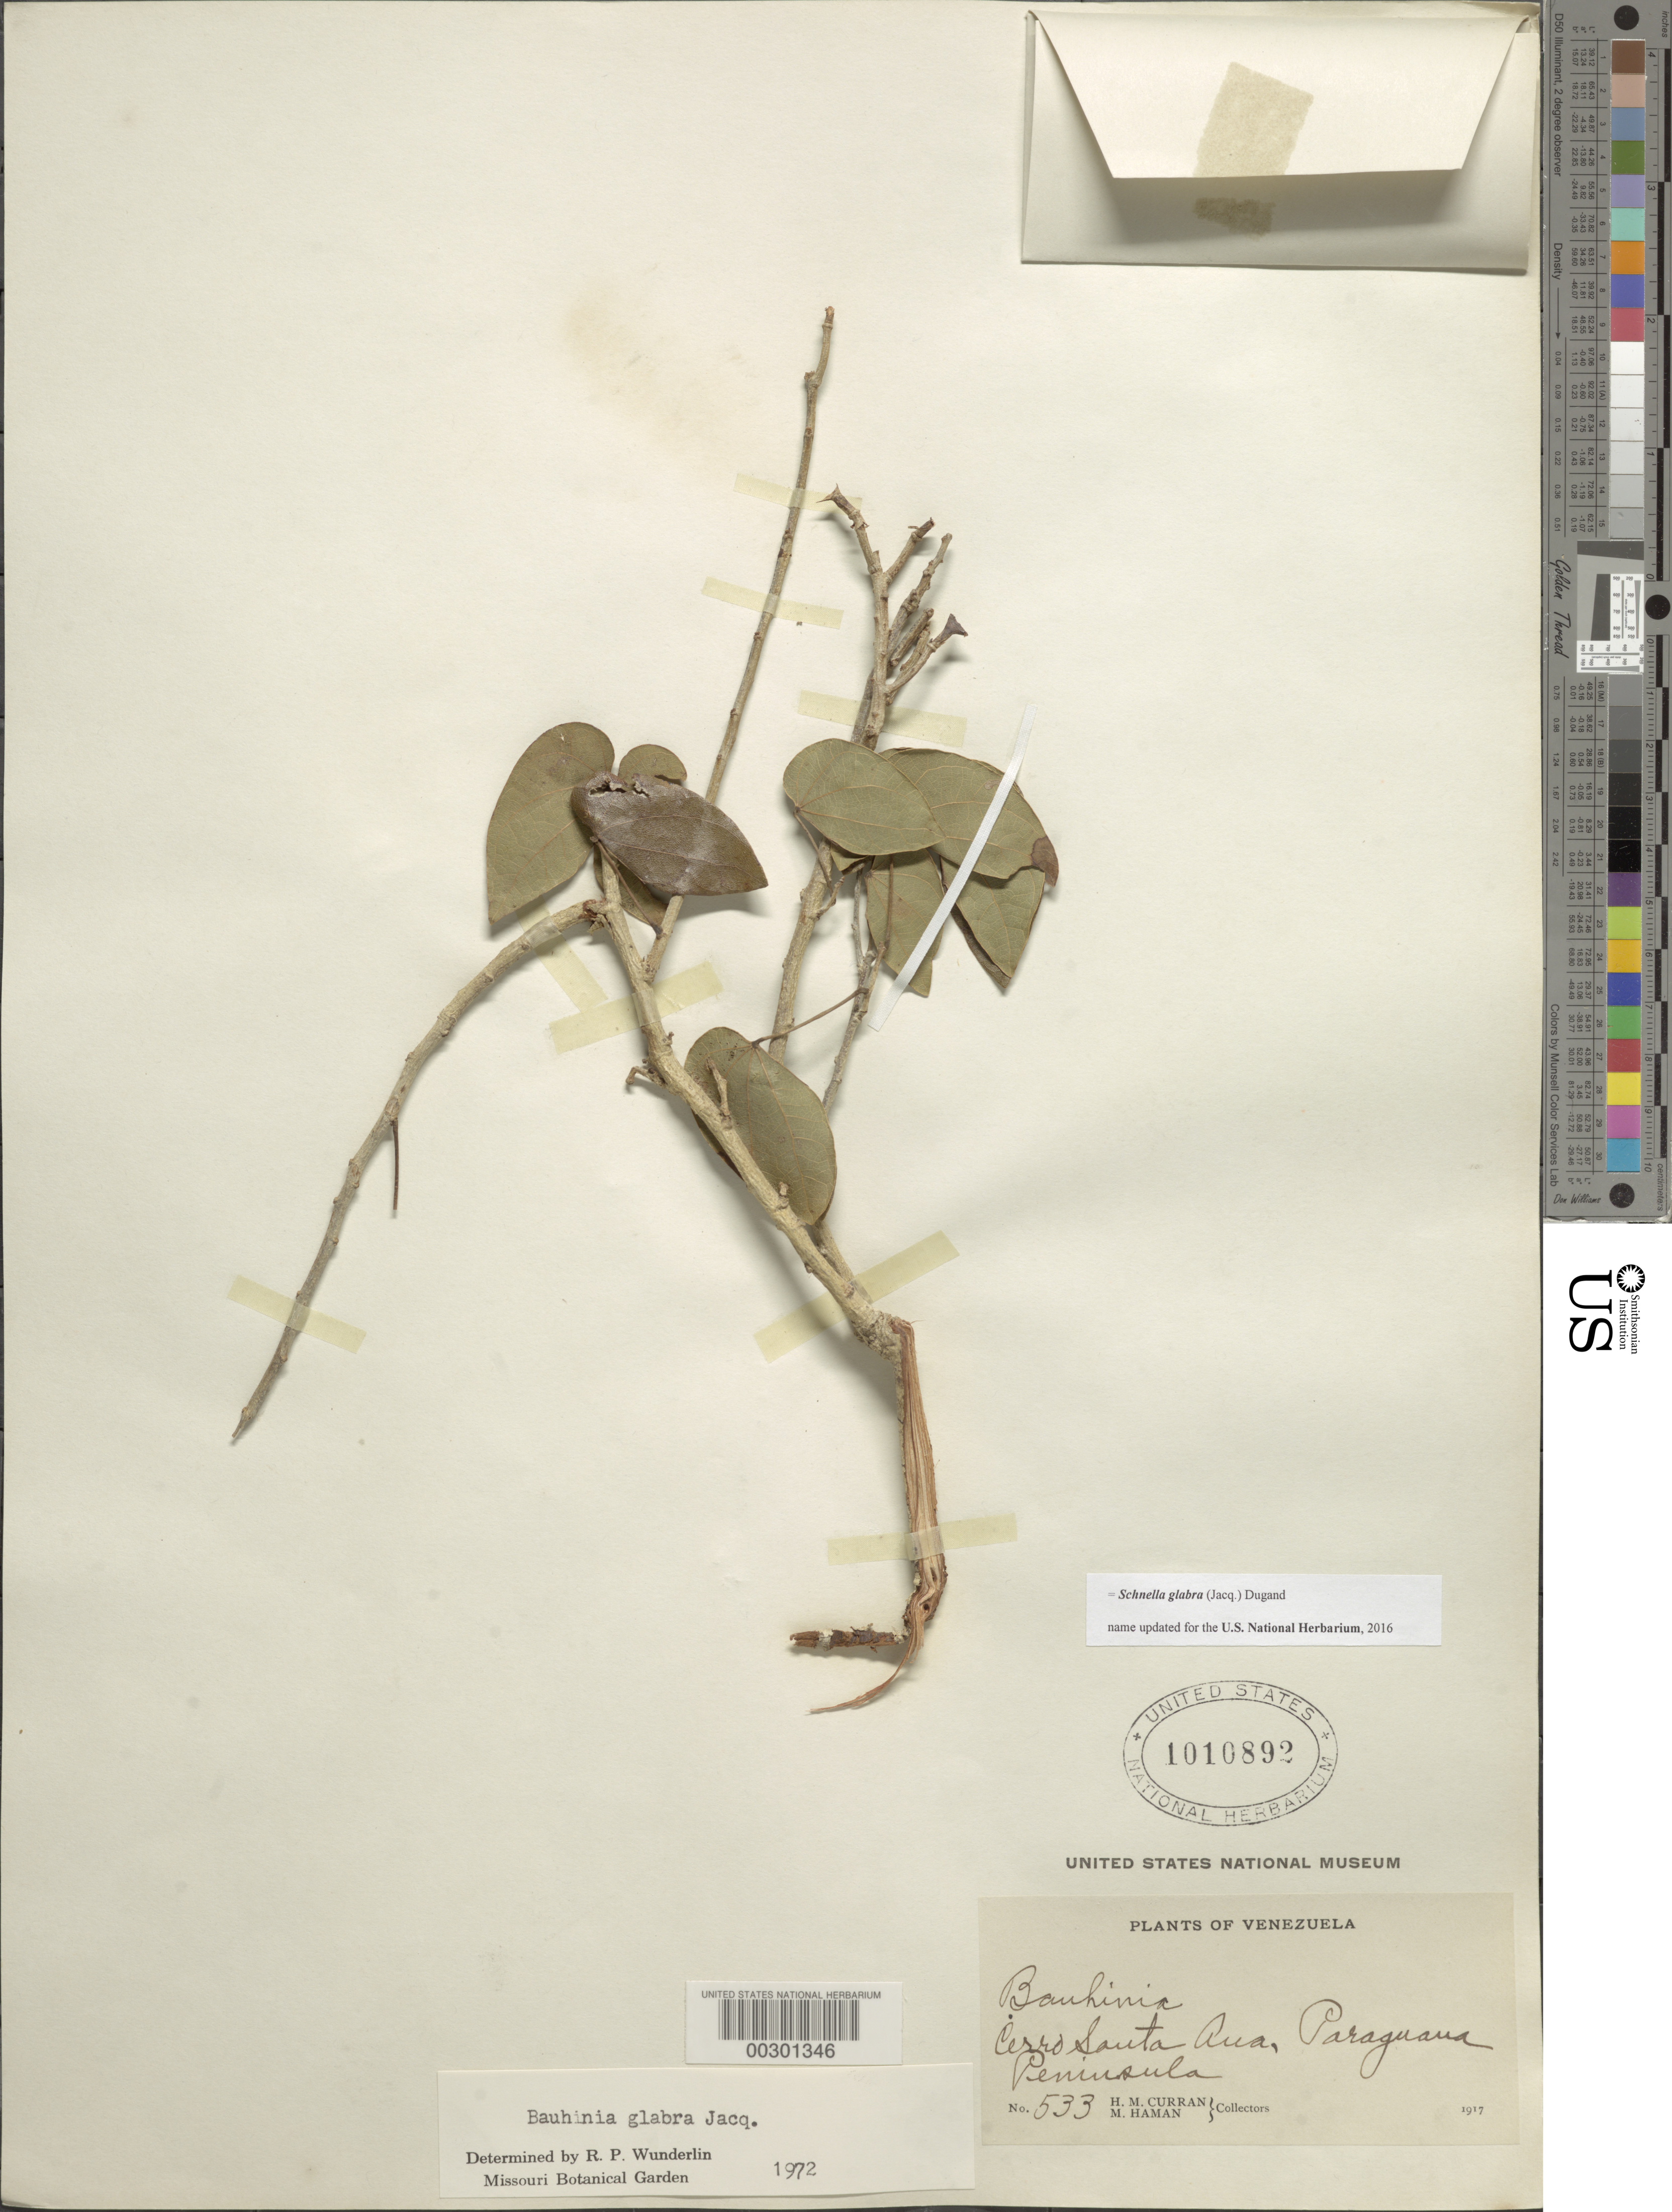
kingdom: Plantae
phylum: Tracheophyta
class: Magnoliopsida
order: Fabales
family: Fabaceae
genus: Schnella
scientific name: Schnella glabra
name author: (Jacq.) Dugand G.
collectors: H. M. Curran & M. Haman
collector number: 533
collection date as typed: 1917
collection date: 1917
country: Venezuela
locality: Peninsula paraguana, cerro santa ana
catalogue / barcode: US 1010892